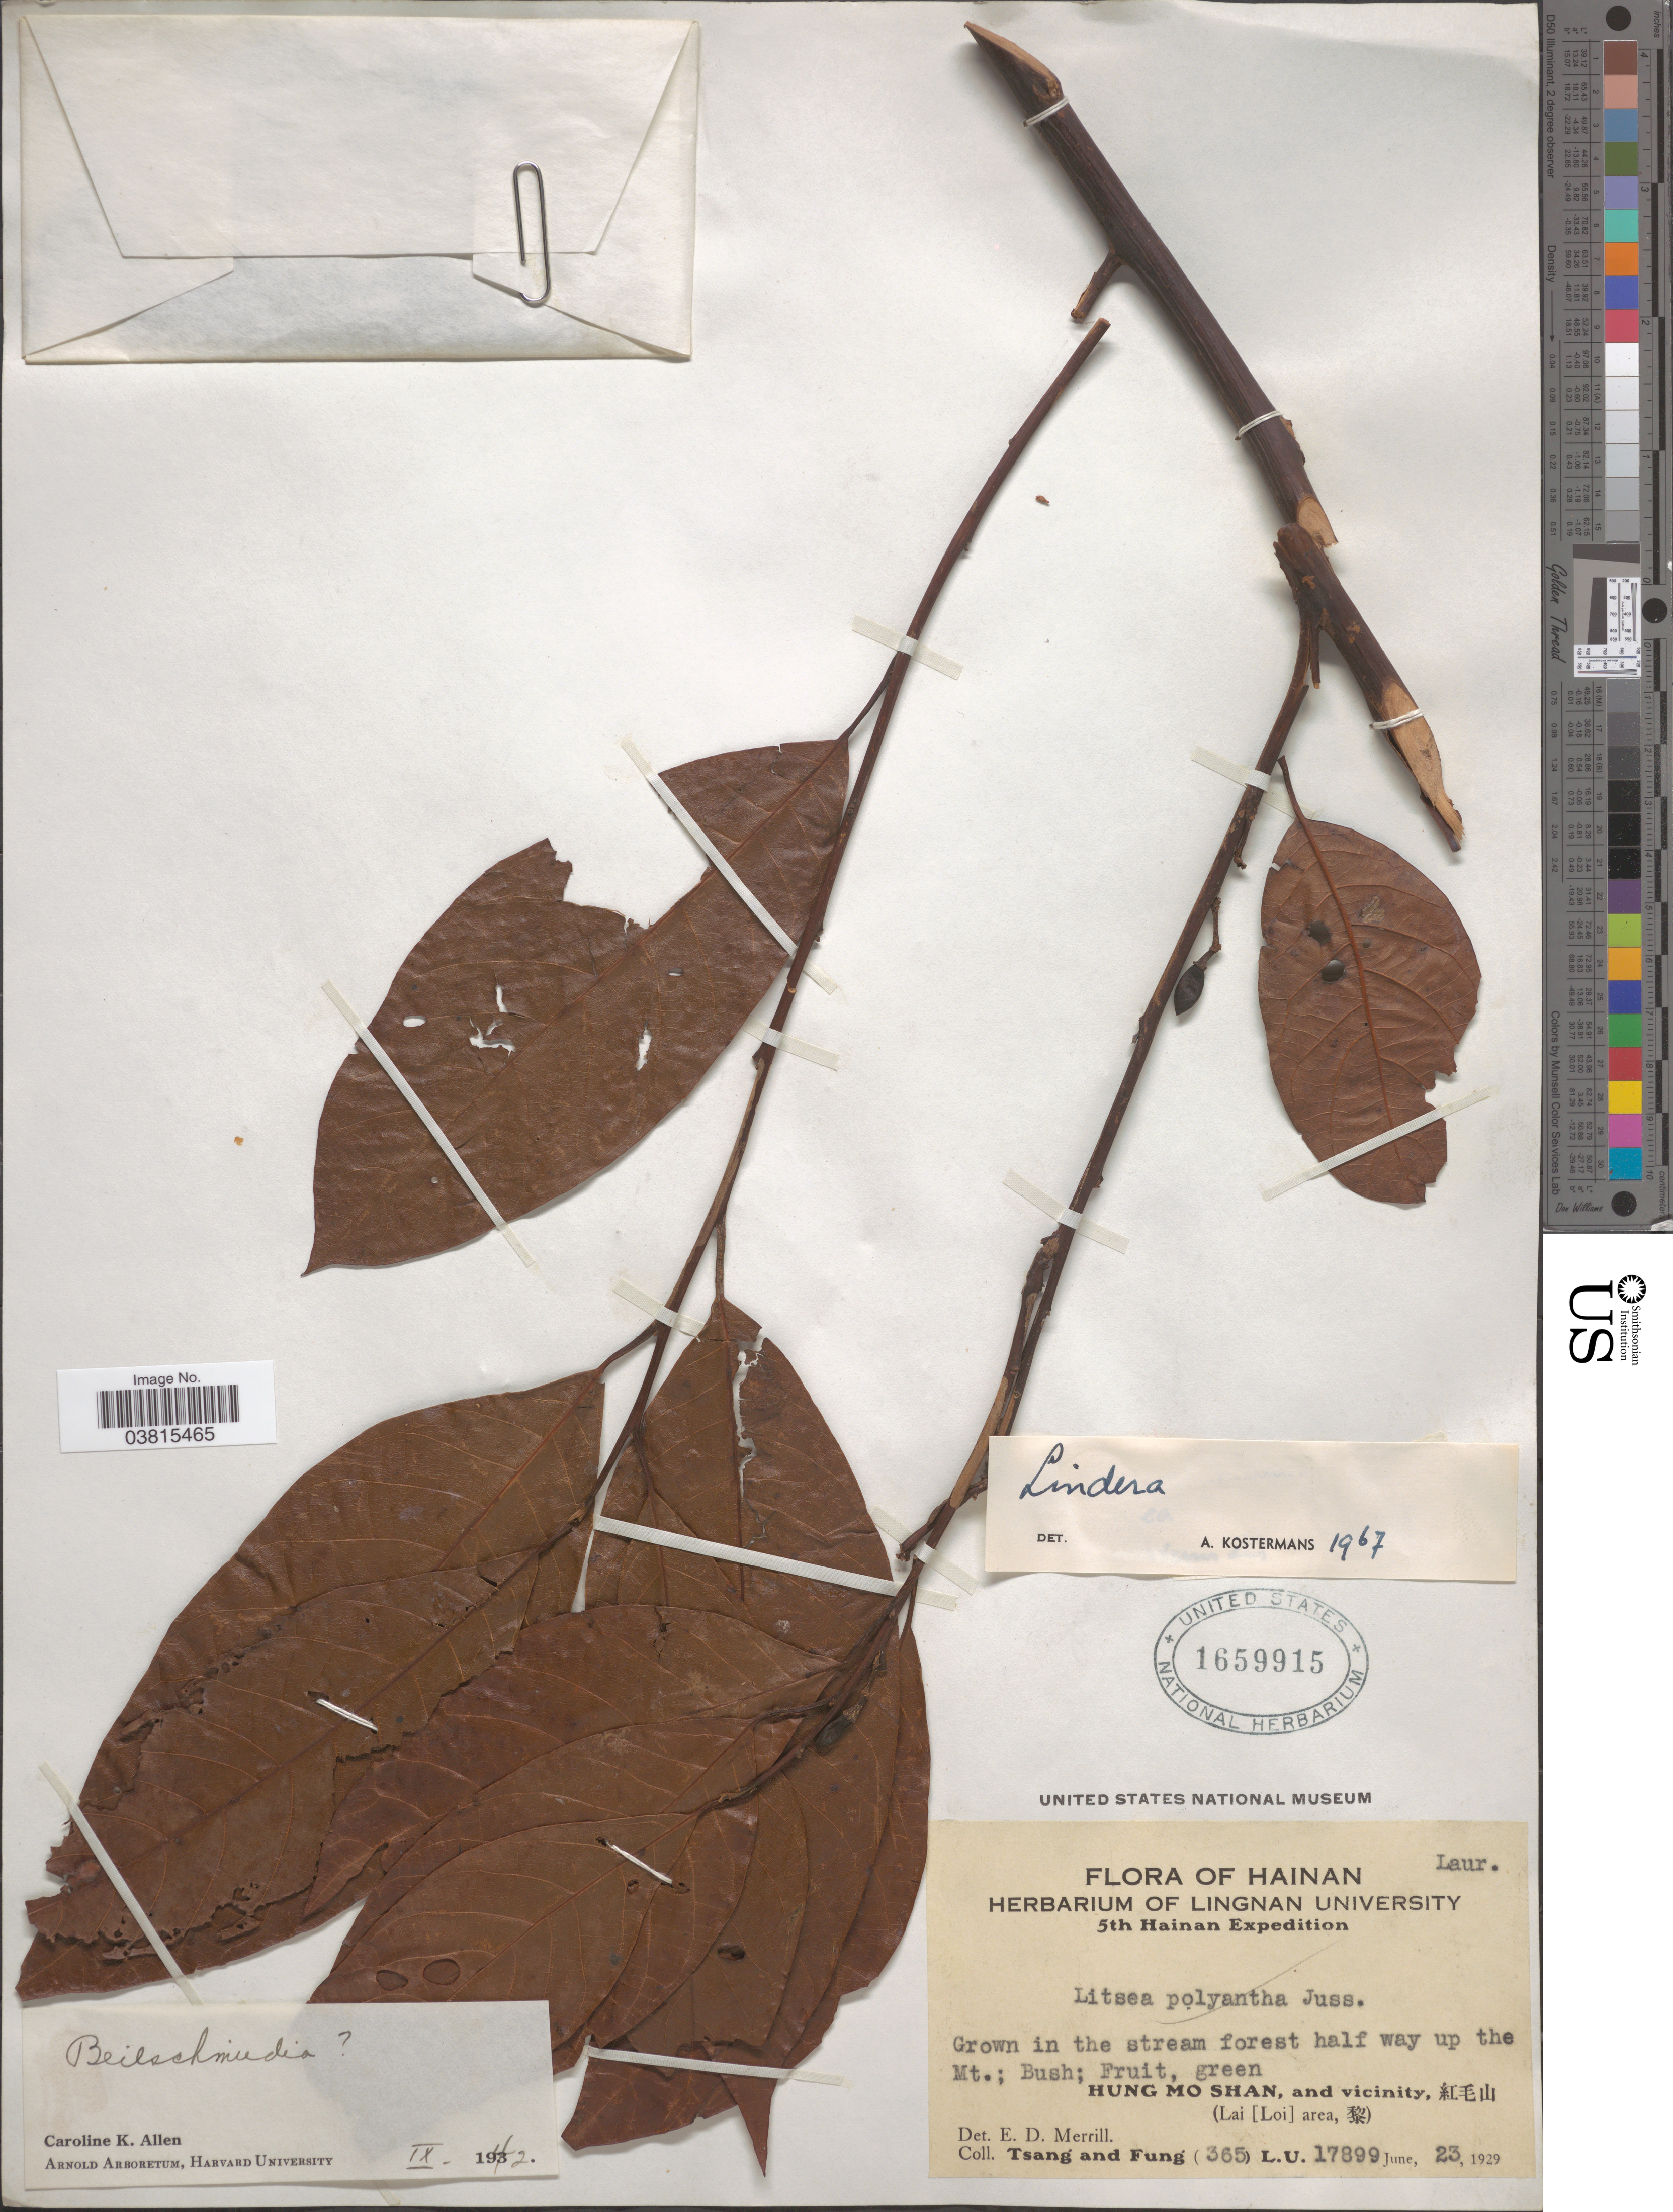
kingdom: Plantae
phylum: Tracheophyta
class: Magnoliopsida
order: Laurales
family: Lauraceae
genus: Lindera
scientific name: Lindera sp.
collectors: -. T'sang & Fung, --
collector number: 365/L.U.17899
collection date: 1929-06-23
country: China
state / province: Hainan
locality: In the stream forest half way up the Mt. Hung Mo Shan, and vicinity, X. (Lai [Loi] area, X).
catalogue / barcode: US 1659915